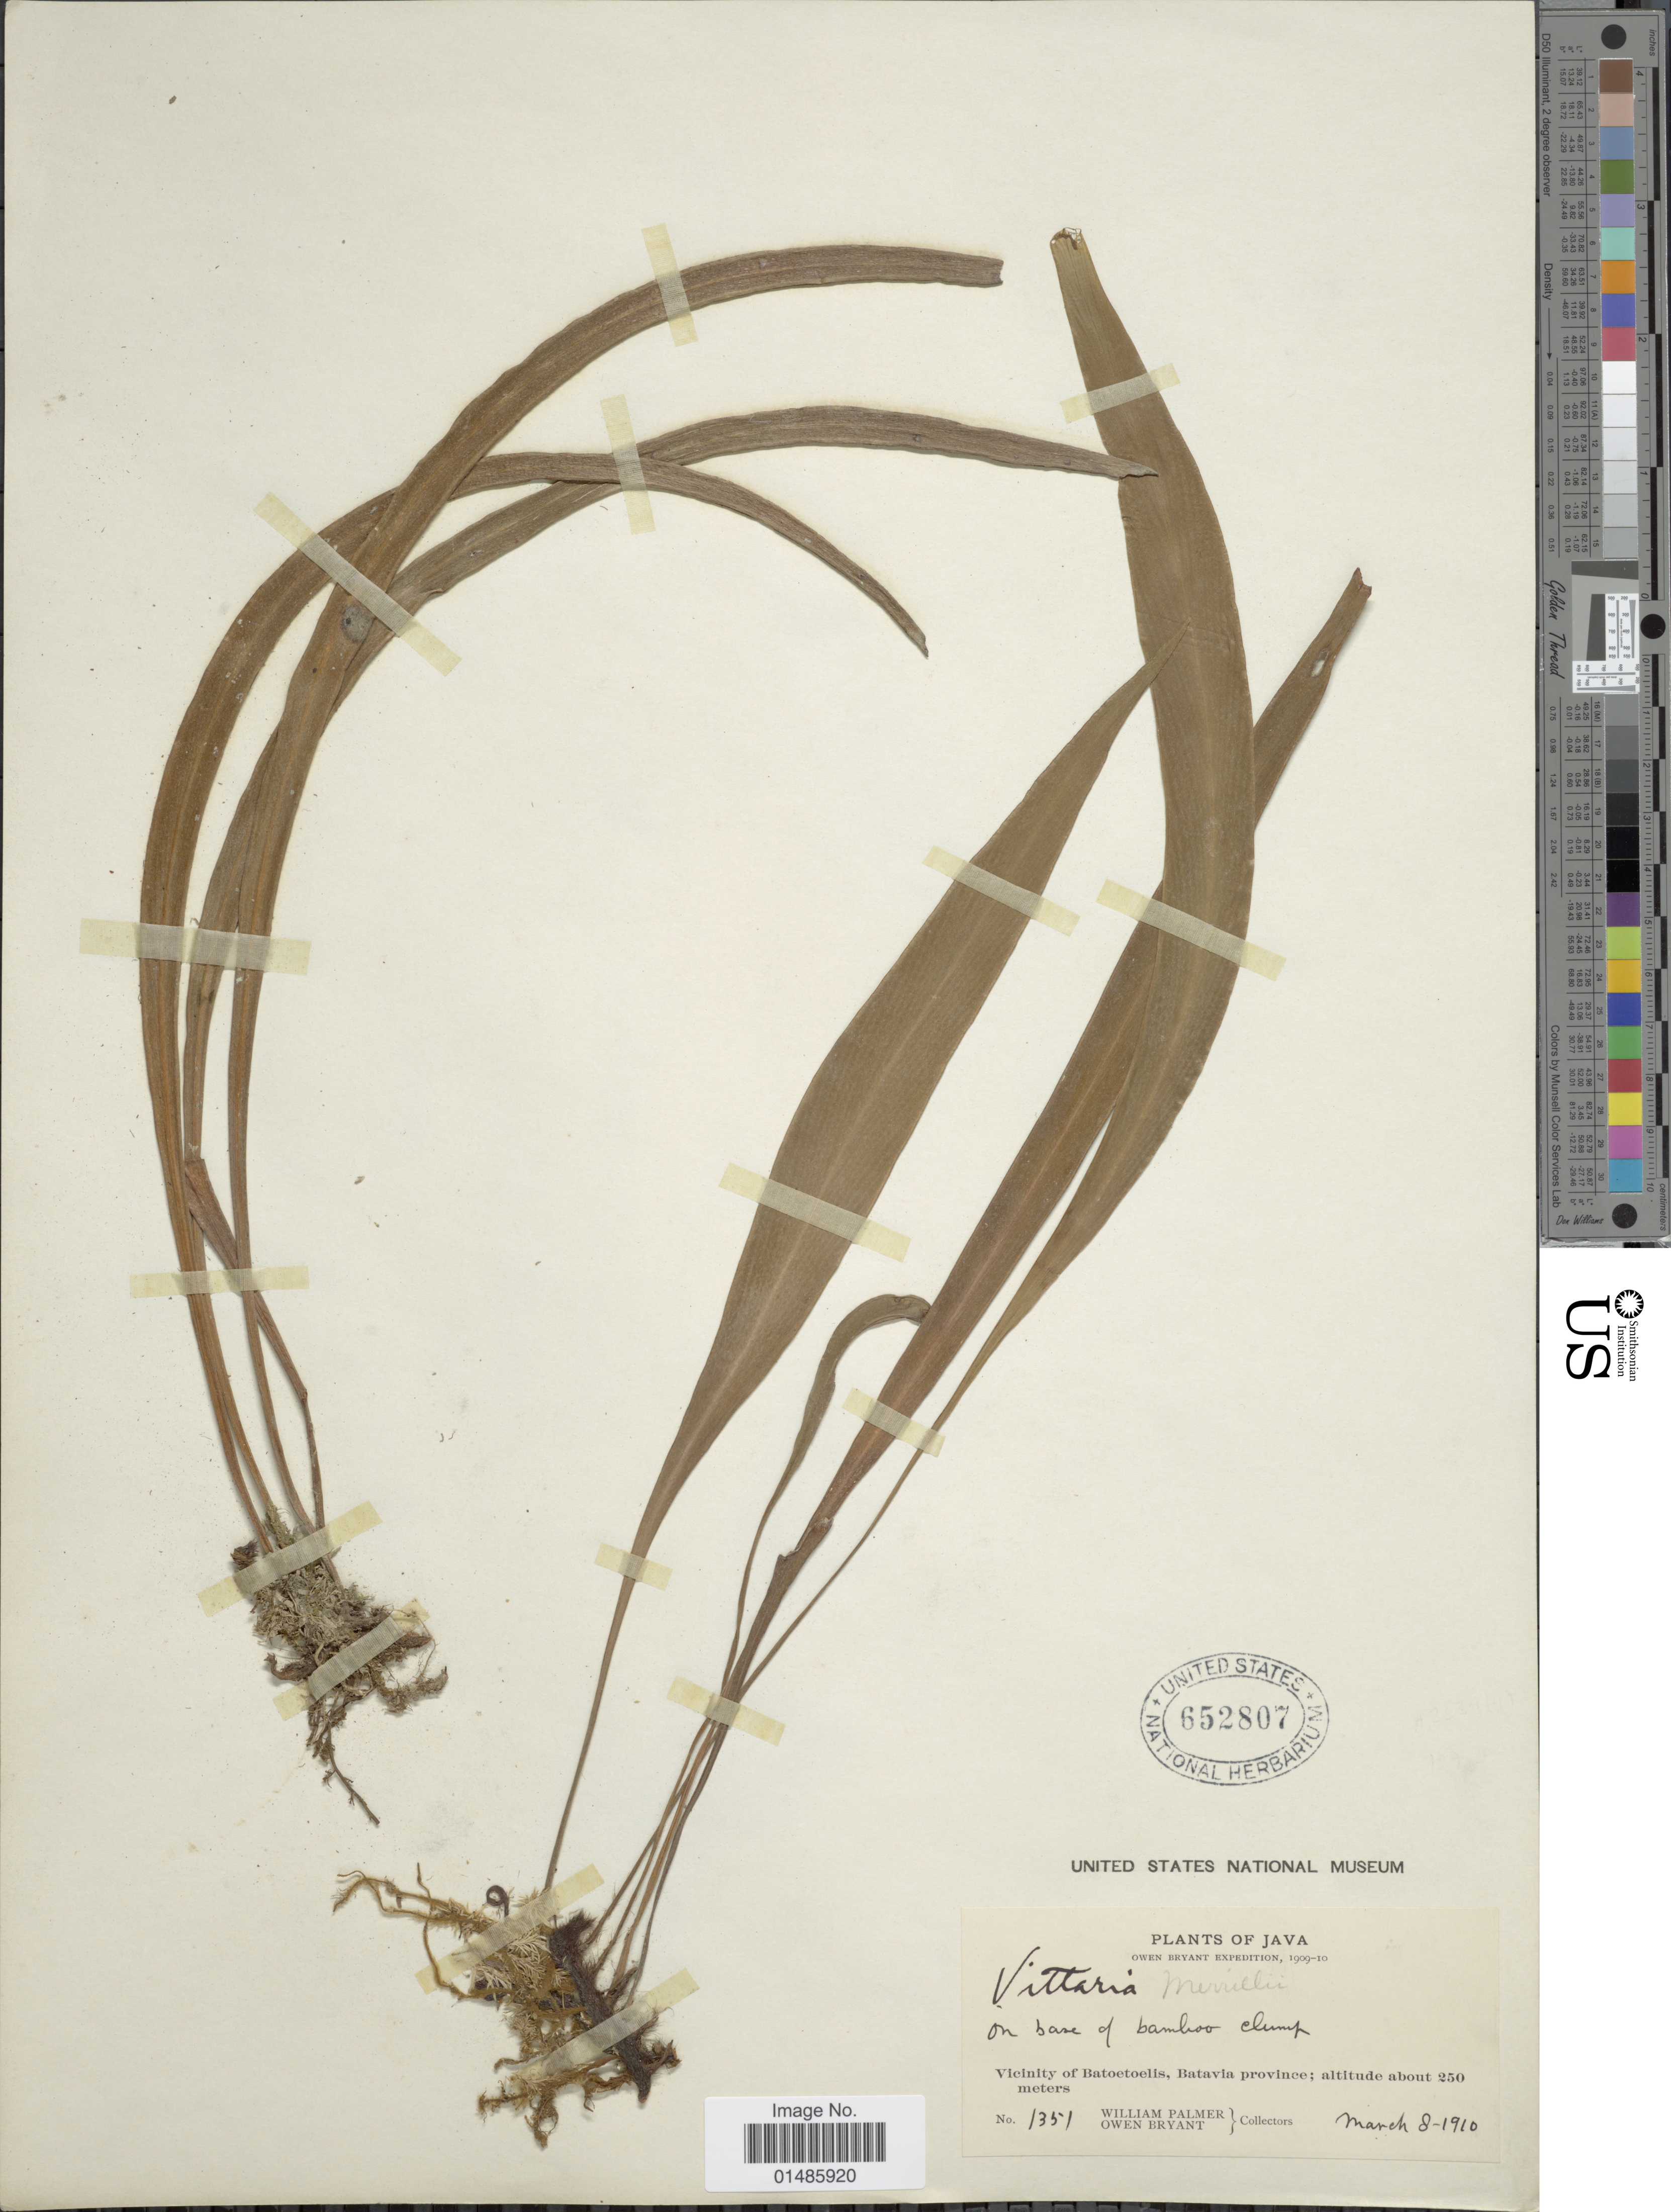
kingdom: Plantae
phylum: Tracheophyta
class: Polypodiopsida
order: Polypodiales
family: Pteridaceae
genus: Haplopteris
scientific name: Haplopteris elongata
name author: (Sw.) Crane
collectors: W. Palmer & O. Bryant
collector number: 1351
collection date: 1910-03-08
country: Indonesia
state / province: Java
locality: Vicinity of Batoetoelis, Batavia province.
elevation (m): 250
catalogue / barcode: US 652807